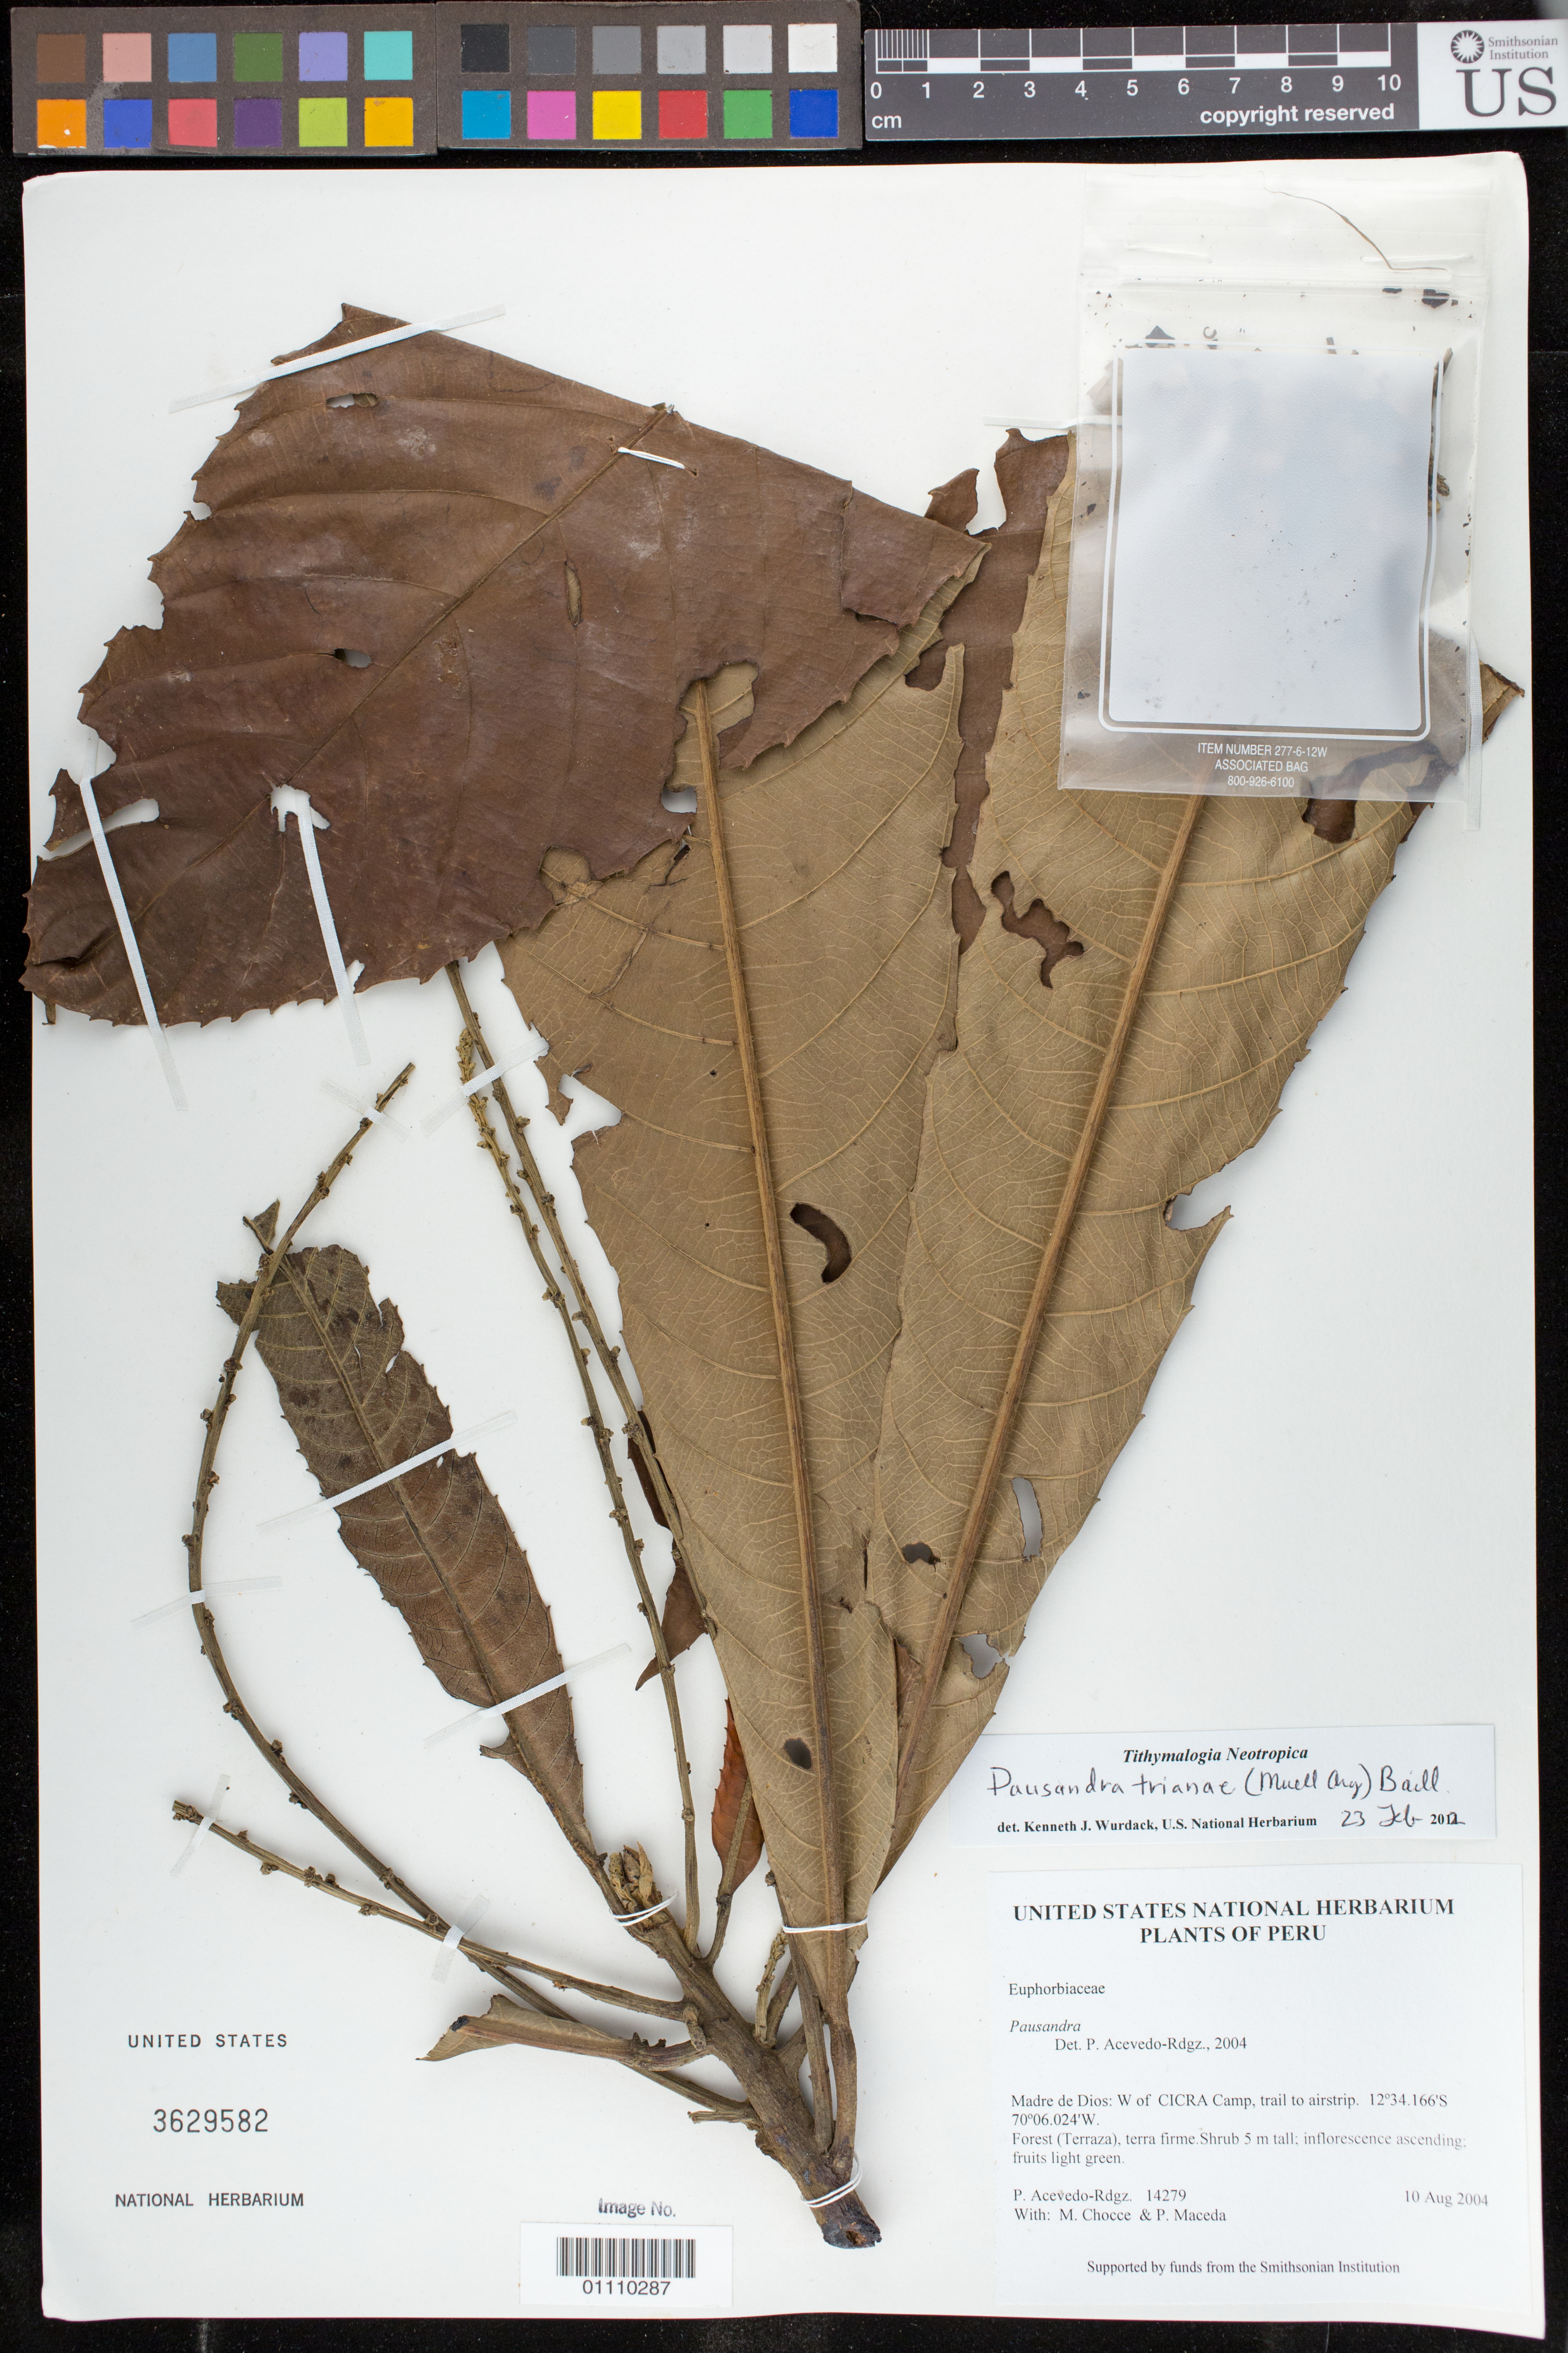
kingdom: Plantae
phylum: Tracheophyta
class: Magnoliopsida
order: Malpighiales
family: Euphorbiaceae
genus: Pausandra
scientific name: Pausandra trianae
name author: (Müll. Arg.) Baill.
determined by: Wurdack, Kenneth J., (US), Smithsonian Institution - National Museum of Natural History (UNITED STATES)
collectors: P. Acevedo-Rodr., M. Chocce & P. Maceda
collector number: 14279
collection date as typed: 10 Aug 2004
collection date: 2004-08-10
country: Peru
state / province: Madre de Dios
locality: Madre de Dios: W of CICRA Camp, trail to airstrip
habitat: Forest (Terraza), terra firme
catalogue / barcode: US 3629582